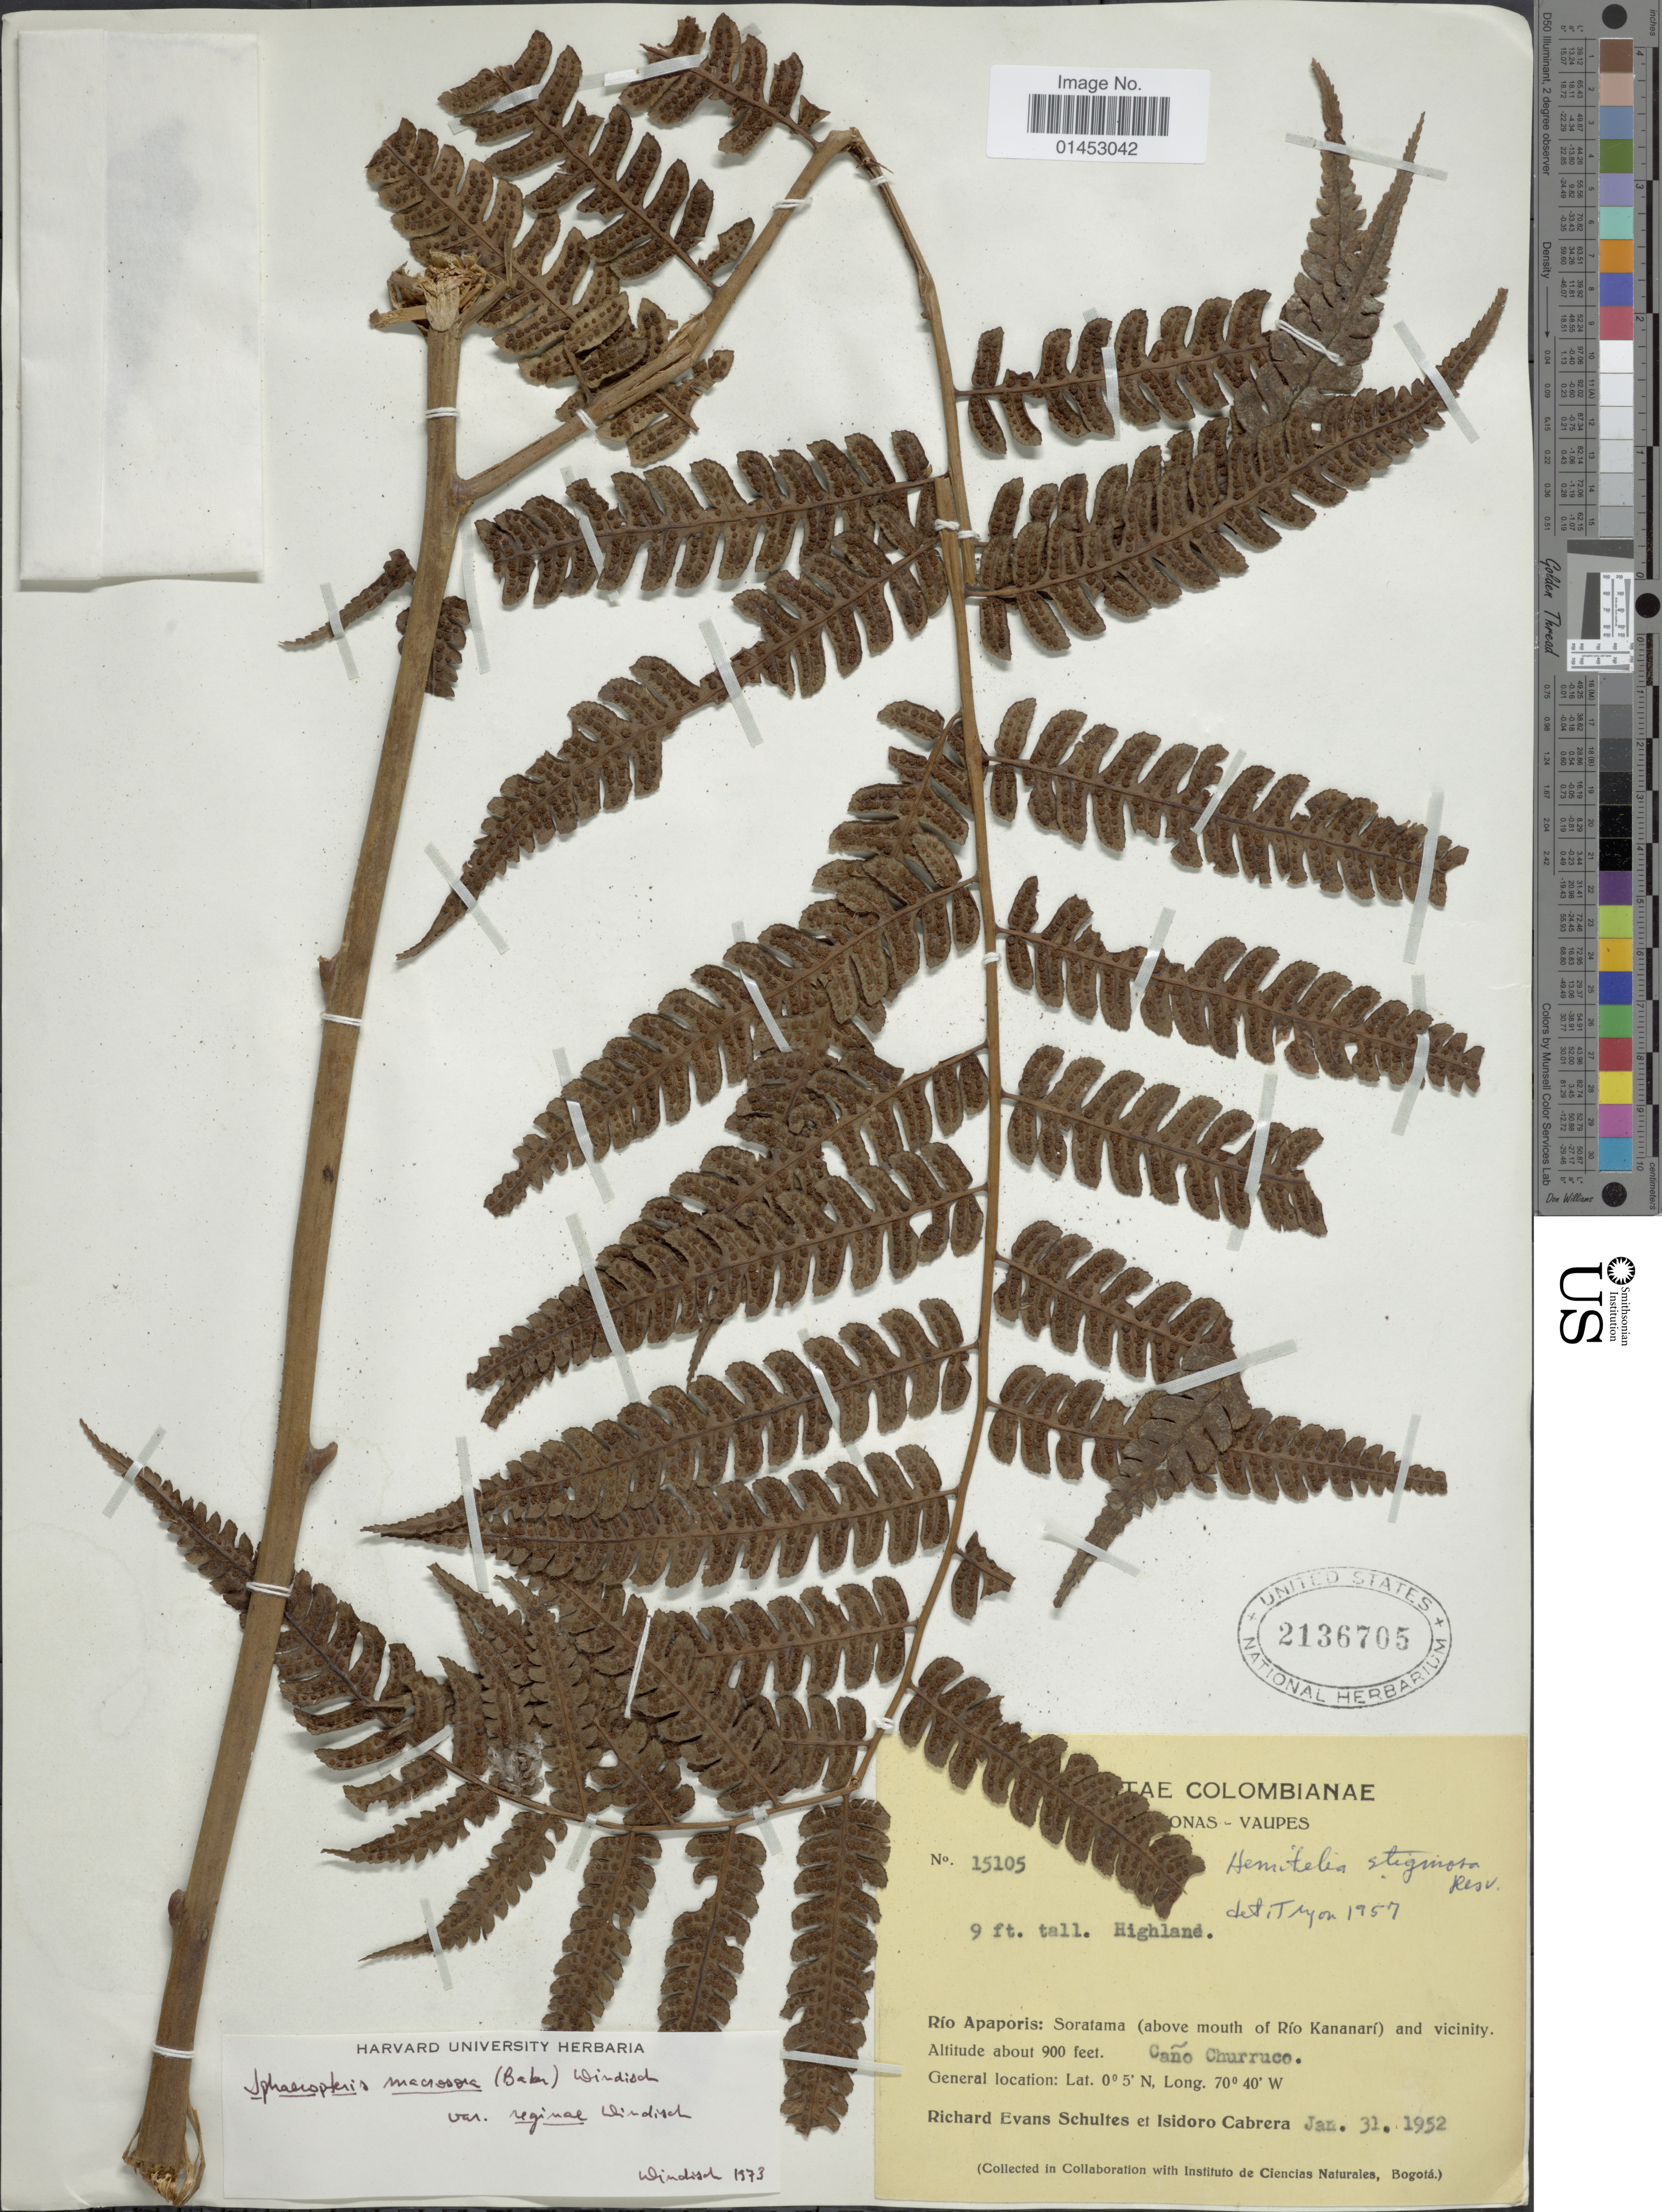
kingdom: Plantae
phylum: Tracheophyta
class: Polypodiopsida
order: Cyatheales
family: Cyatheaceae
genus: Cyathea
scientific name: Cyathea traillii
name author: (Baker) Domin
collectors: R. E. Schultes & I. Cabrera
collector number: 15105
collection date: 1952-01-31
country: Colombia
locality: Amazonas-Vaupes, Río Apaporis: Soratama (above mouth of Rí Kananarí) and vicinity, Caño Churruce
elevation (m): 274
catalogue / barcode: US 2136705